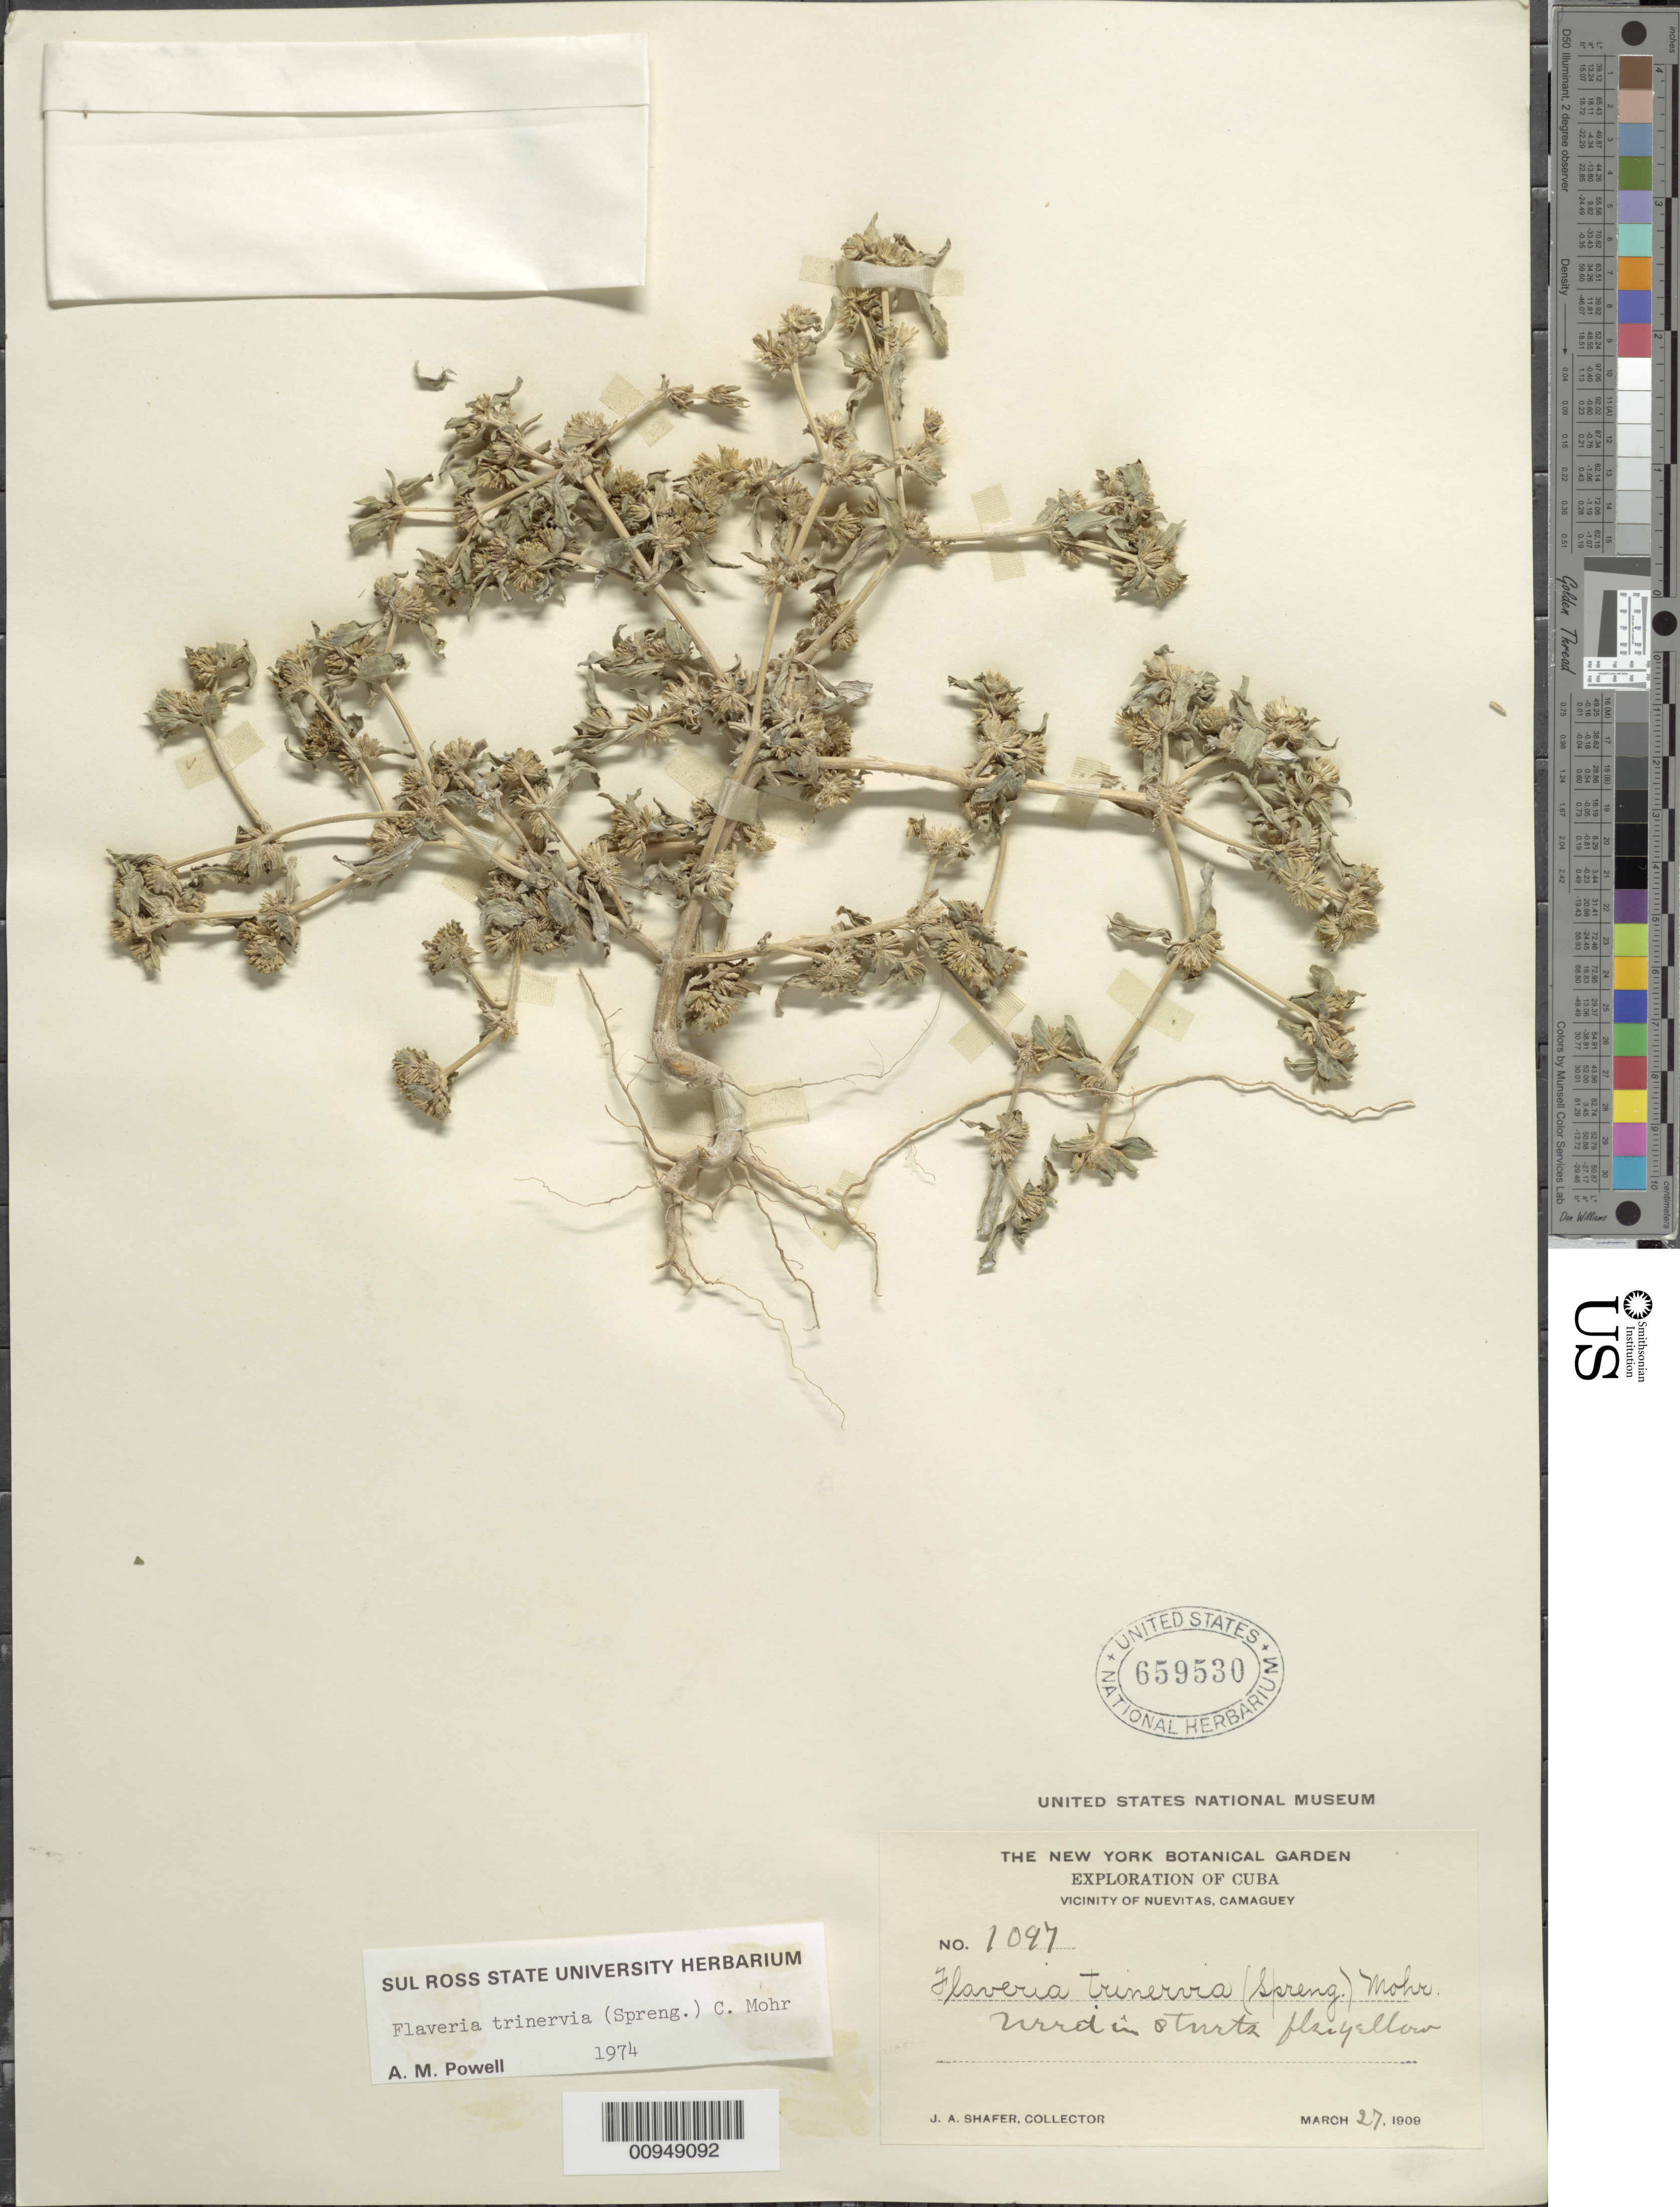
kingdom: Plantae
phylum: Tracheophyta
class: Magnoliopsida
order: Asterales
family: Asteraceae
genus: Flaveria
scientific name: Flaveria trinervia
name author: (Spreng.) C. Mohr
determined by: Powell, A. M.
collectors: J. A. Shafer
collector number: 1097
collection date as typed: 27 Mar 1909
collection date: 1909-03-27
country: Cuba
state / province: Camagüey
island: Cuba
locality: Vicinity of Nuevitas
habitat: "in plants"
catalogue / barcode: US 659530